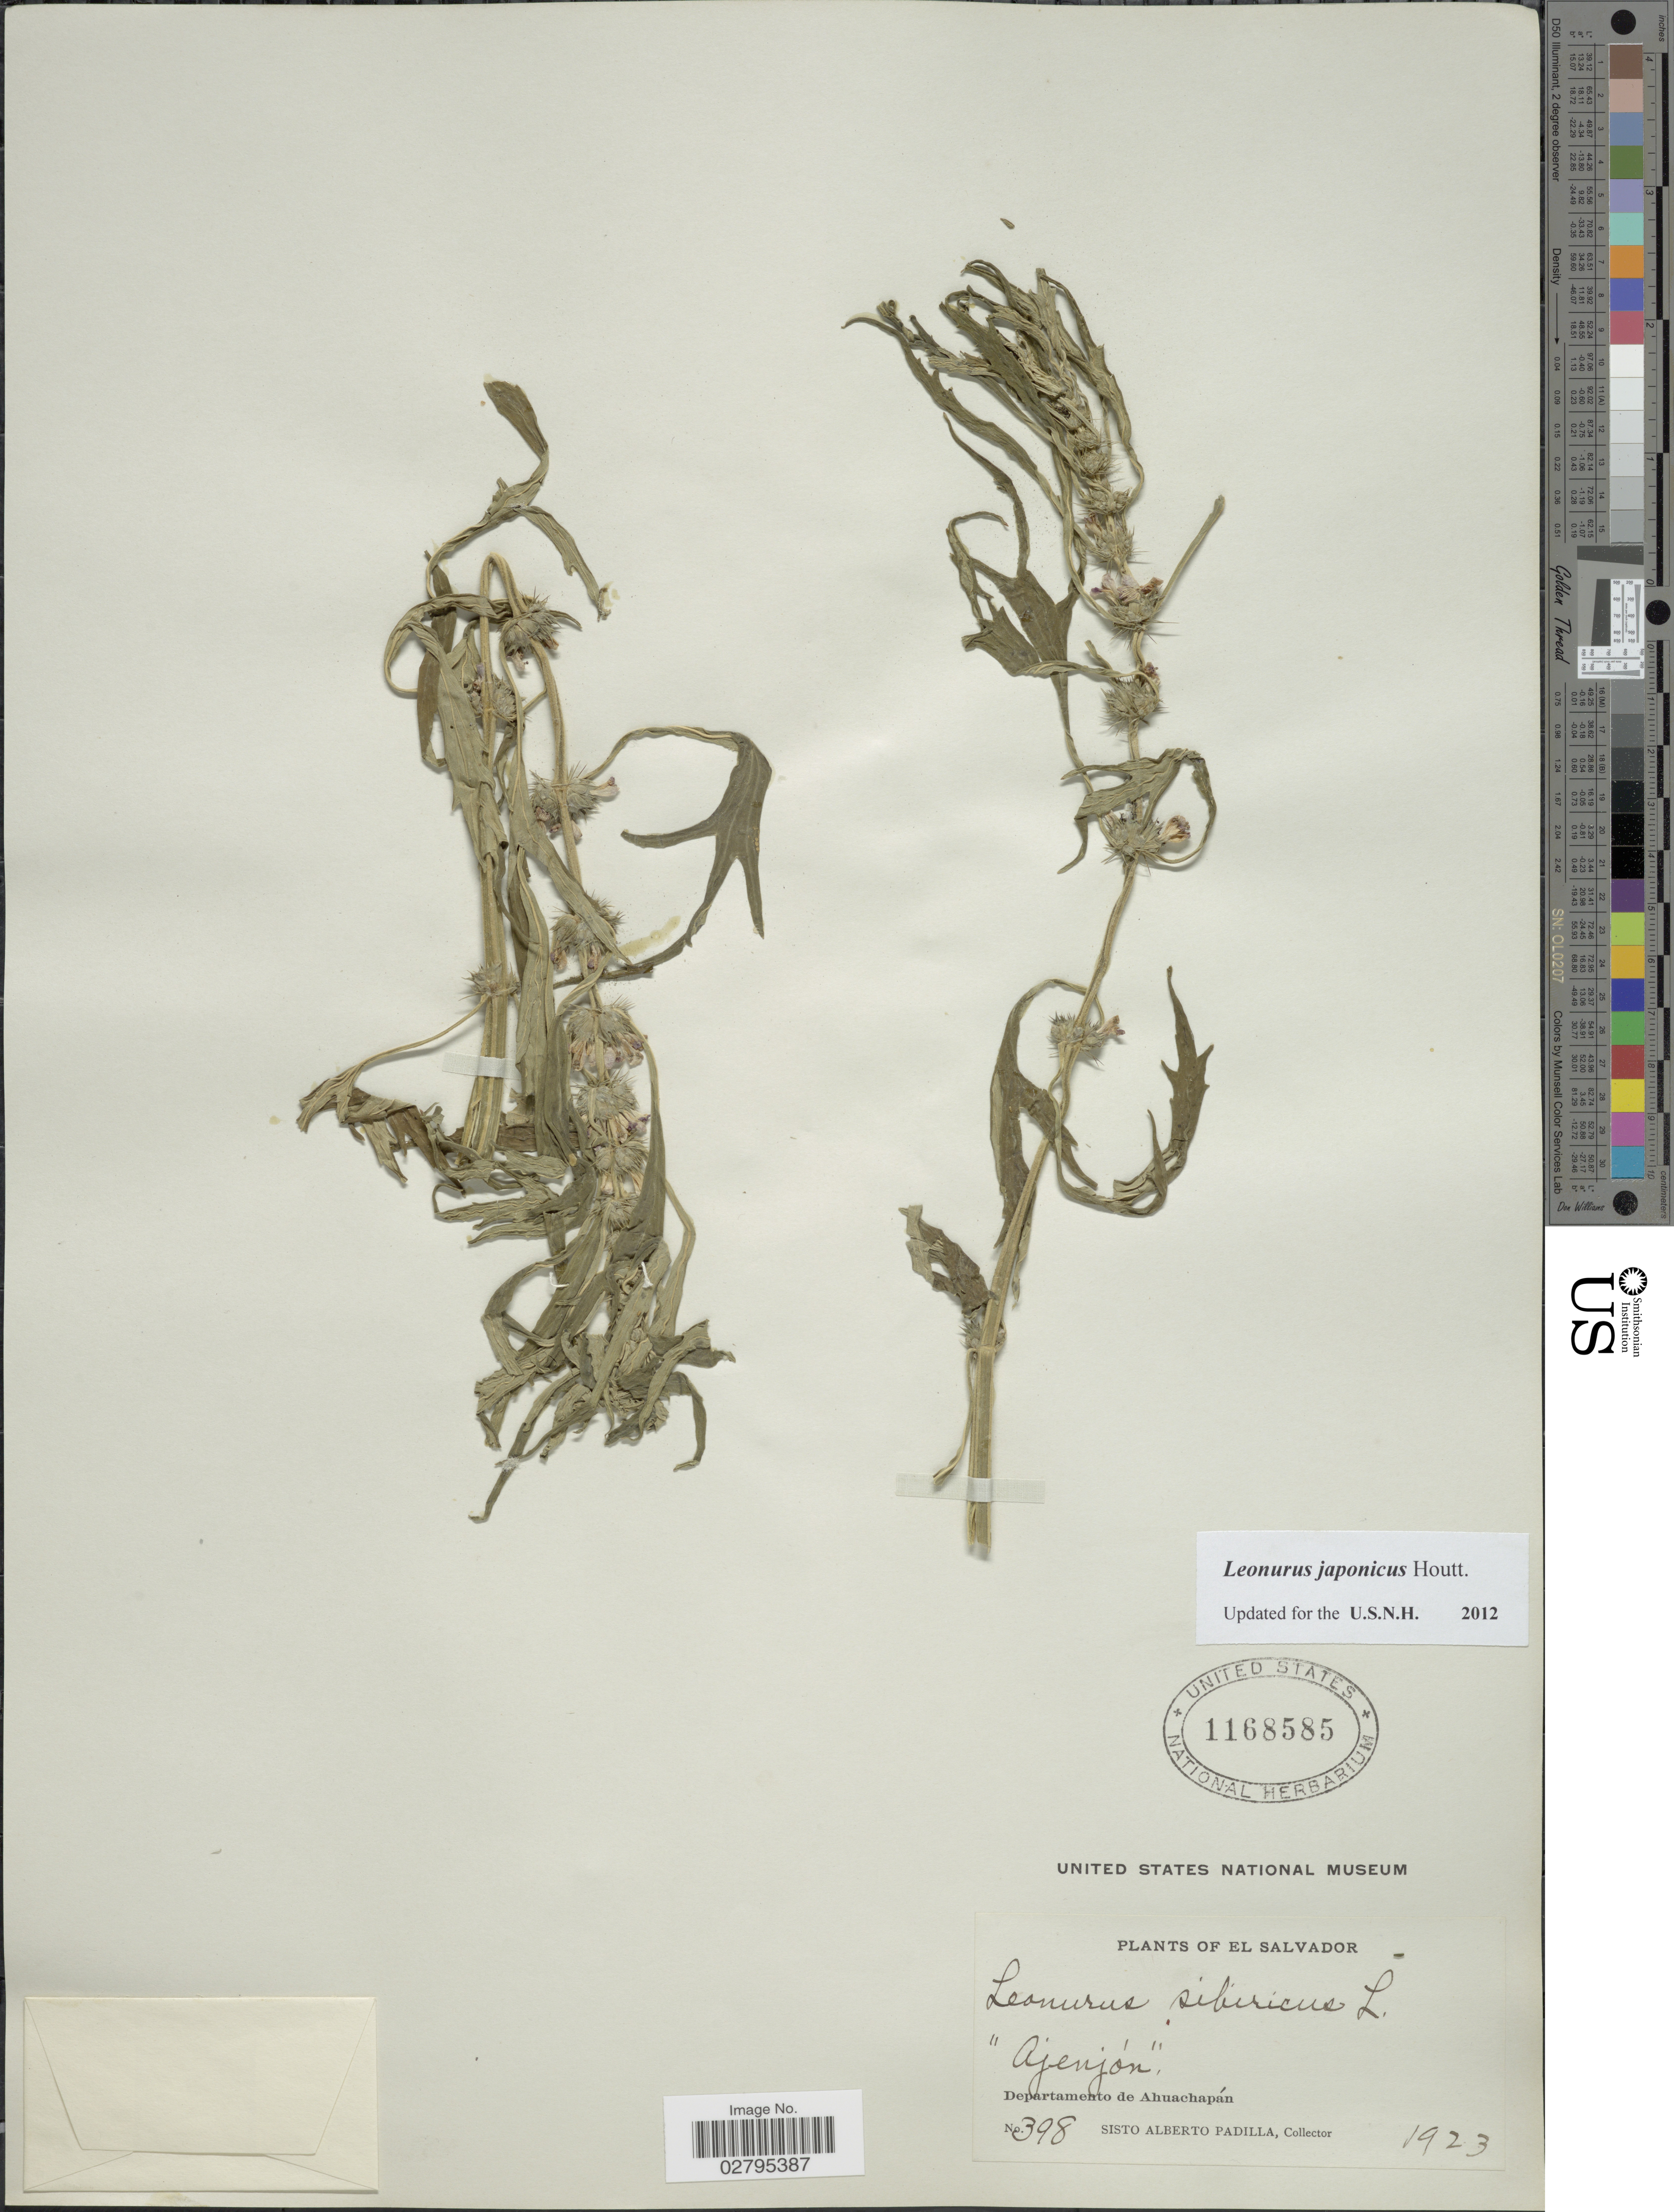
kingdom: Plantae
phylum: Tracheophyta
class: Magnoliopsida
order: Lamiales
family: Lamiaceae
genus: Leonurus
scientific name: Leonurus japonicus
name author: Houtt.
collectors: S. A. Padilla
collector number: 398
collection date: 1923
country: El Salvador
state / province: Ahuachapan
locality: Ajenjón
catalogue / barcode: US 1168585